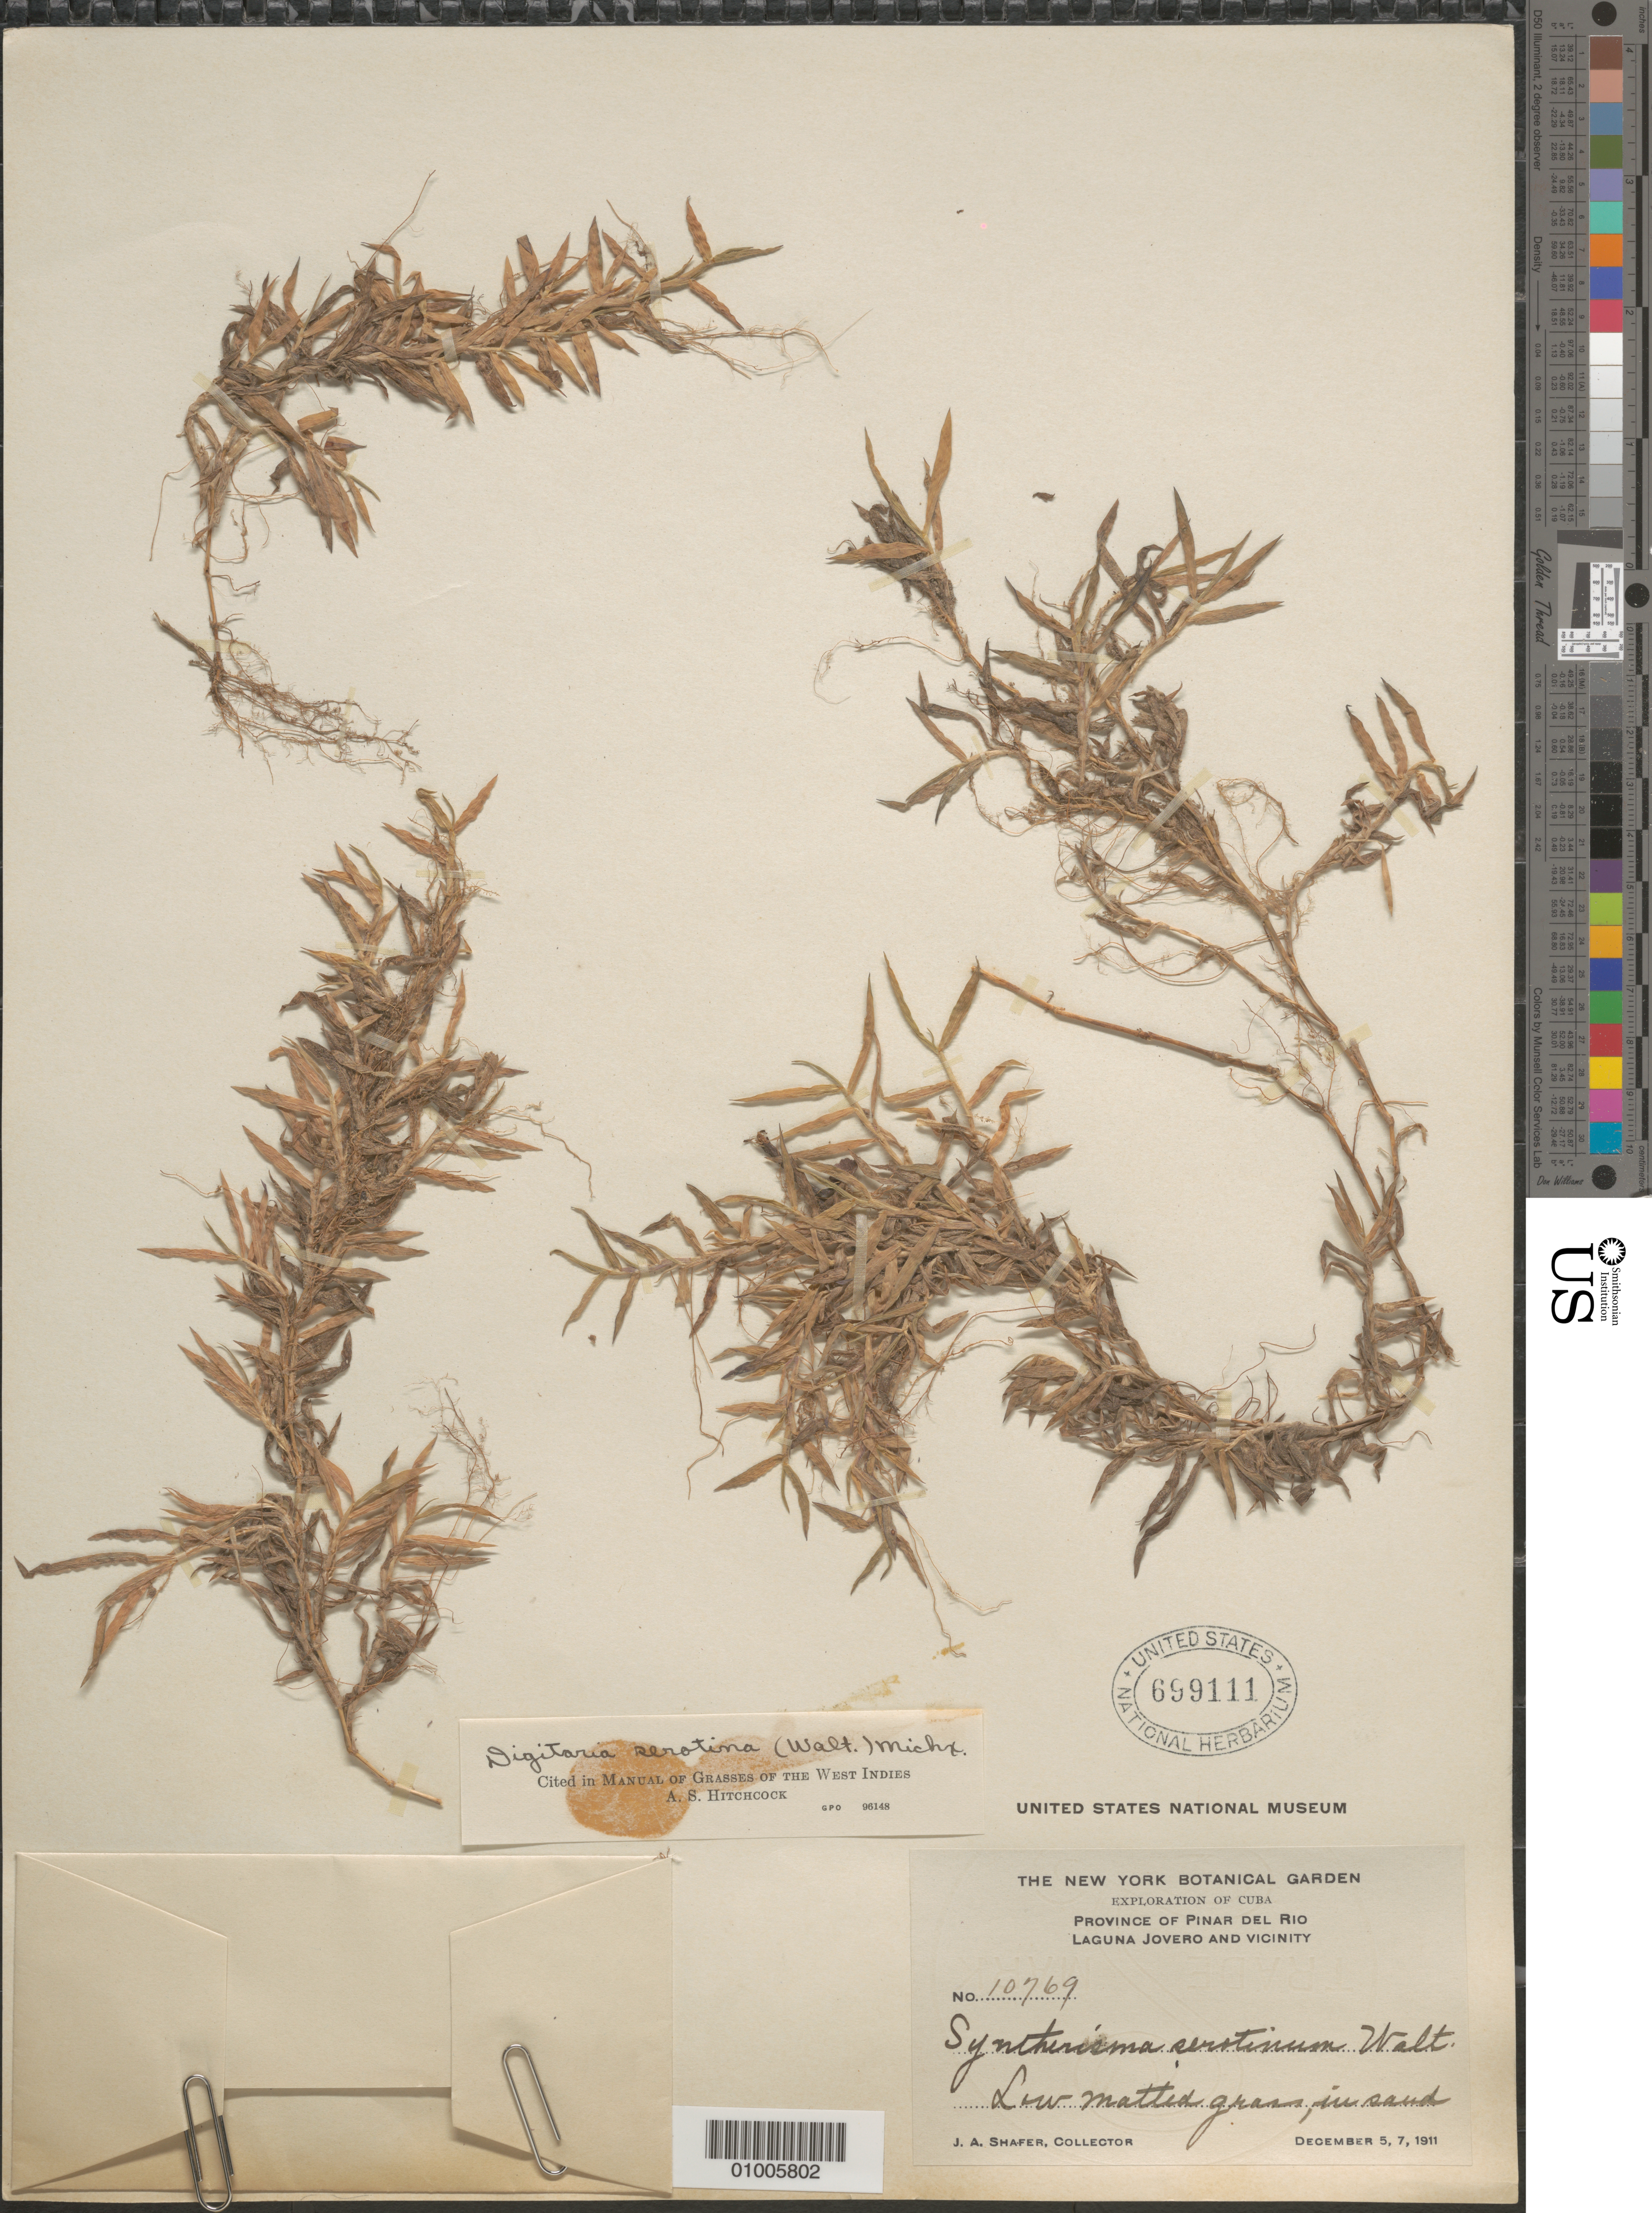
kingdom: Plantae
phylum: Tracheophyta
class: Liliopsida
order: Poales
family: Poaceae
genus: Digitaria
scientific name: Digitaria serotina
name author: (Walter) Michx.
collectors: J. A. Shafer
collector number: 10769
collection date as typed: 05 Dec 1911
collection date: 1911-12-05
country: Cuba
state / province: Pinar del Rio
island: Cuba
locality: Laguna Jovero and vicinity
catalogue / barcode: US 699111